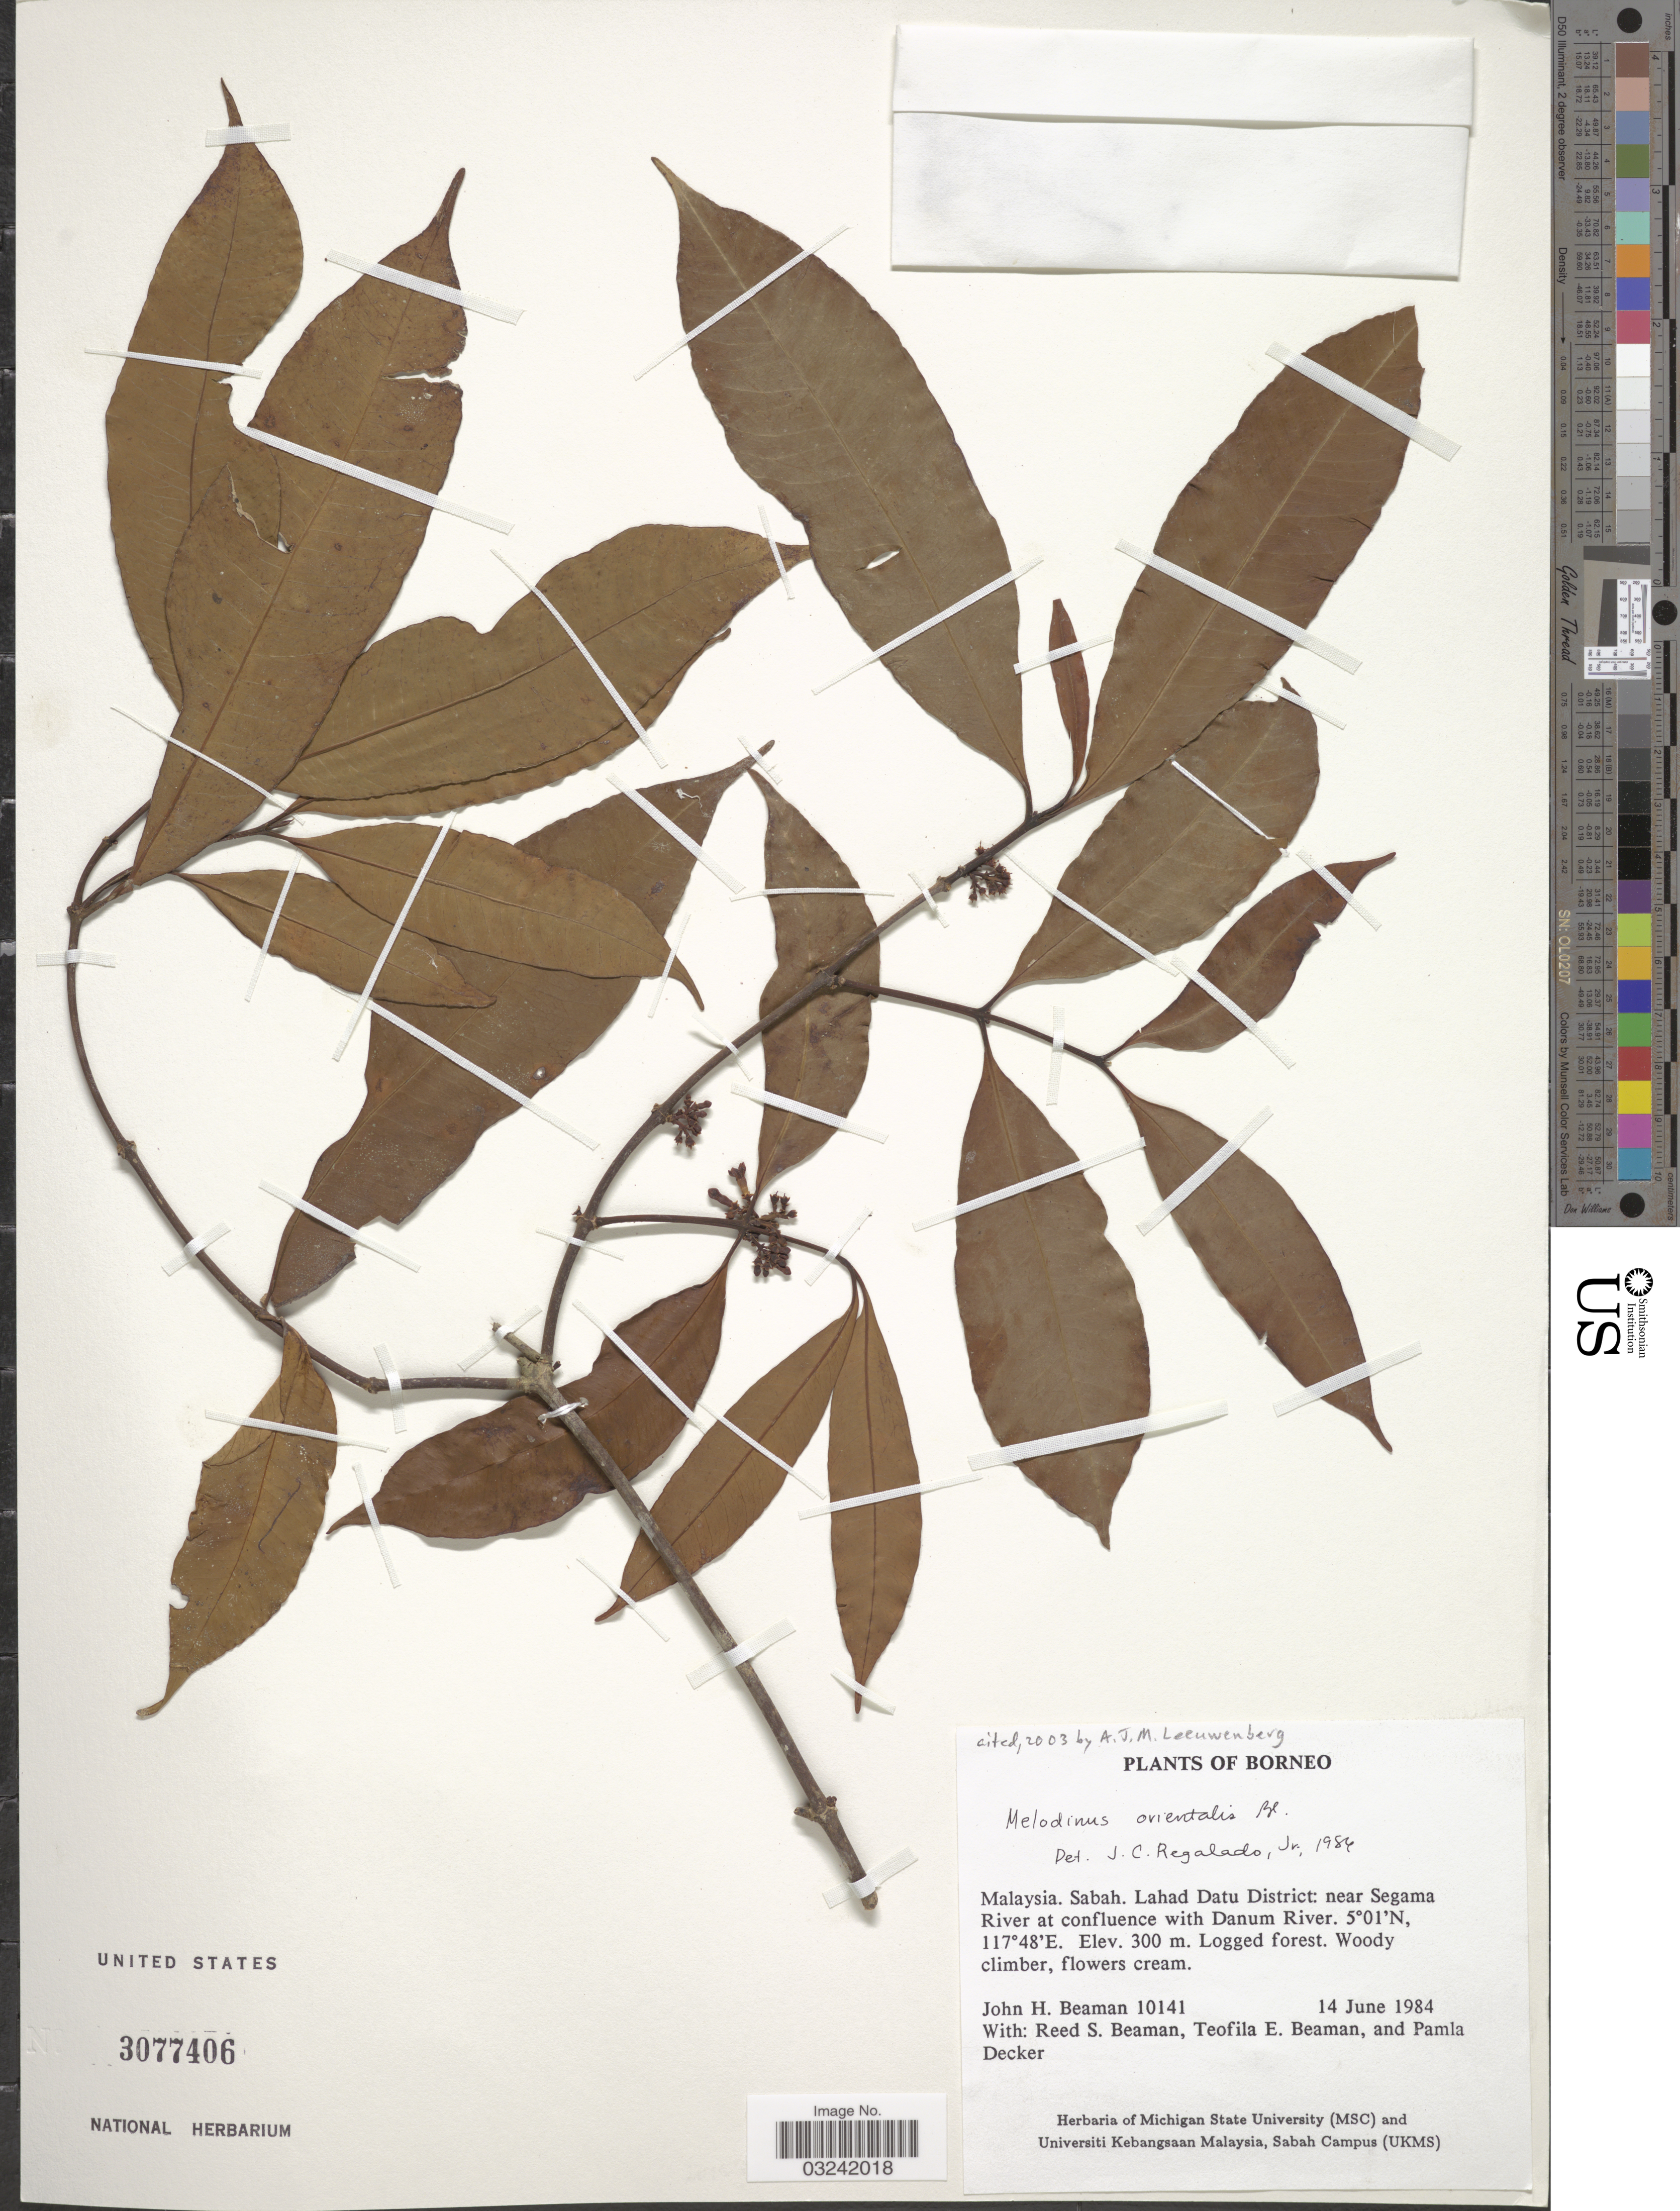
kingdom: Plantae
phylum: Tracheophyta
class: Magnoliopsida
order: Gentianales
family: Apocynaceae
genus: Melodinus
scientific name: Melodinus orientalis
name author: Blume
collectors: J. H. Beaman, R. S. Beaman, T. E. Beaman & P. Decker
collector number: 10141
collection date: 1984-06-14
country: Malaysia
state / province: Sabah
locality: Lahad Datu District: near Segama River at confluence with Danum River.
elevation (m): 300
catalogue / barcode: US 3077406